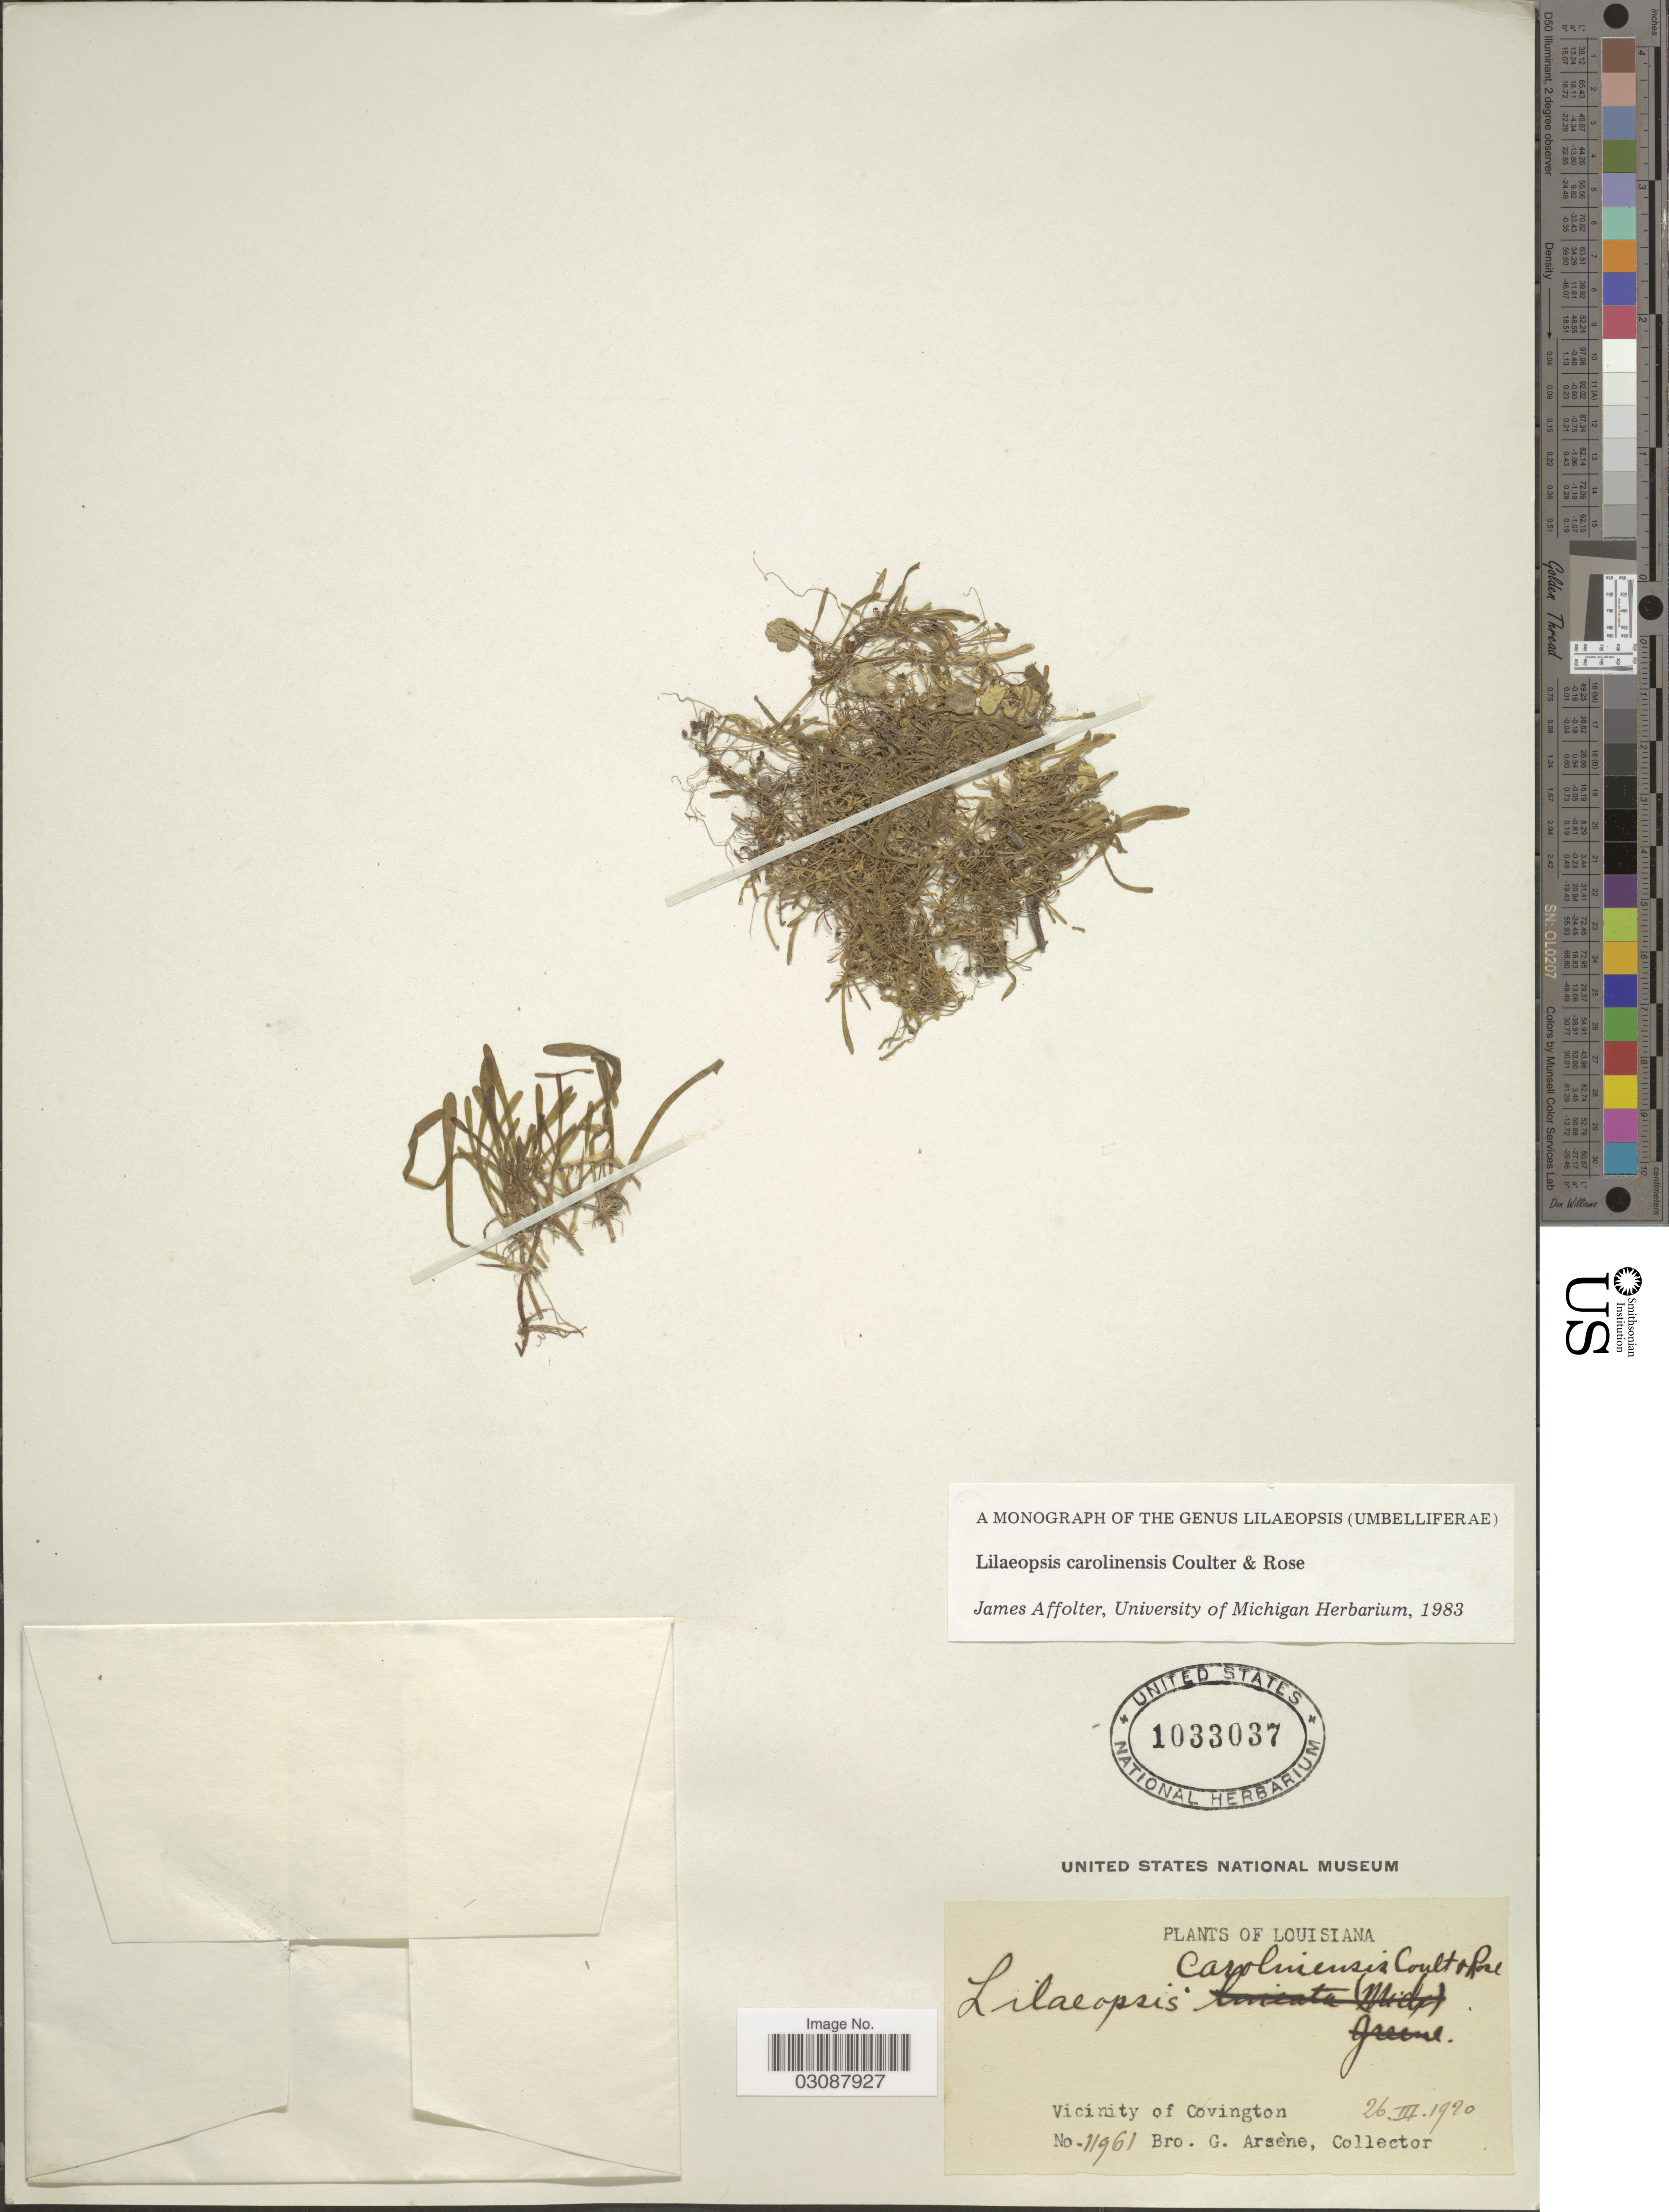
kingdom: Plantae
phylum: Tracheophyta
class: Magnoliopsida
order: Apiales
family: Apiaceae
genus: Lilaeopsis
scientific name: Lilaeopsis carolinensis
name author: J.M. Coult. & Rose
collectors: Bro. G. Arsène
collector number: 11961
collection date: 1920-03-26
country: United States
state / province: Louisiana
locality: Vicinity of Covington.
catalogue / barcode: US 1033037